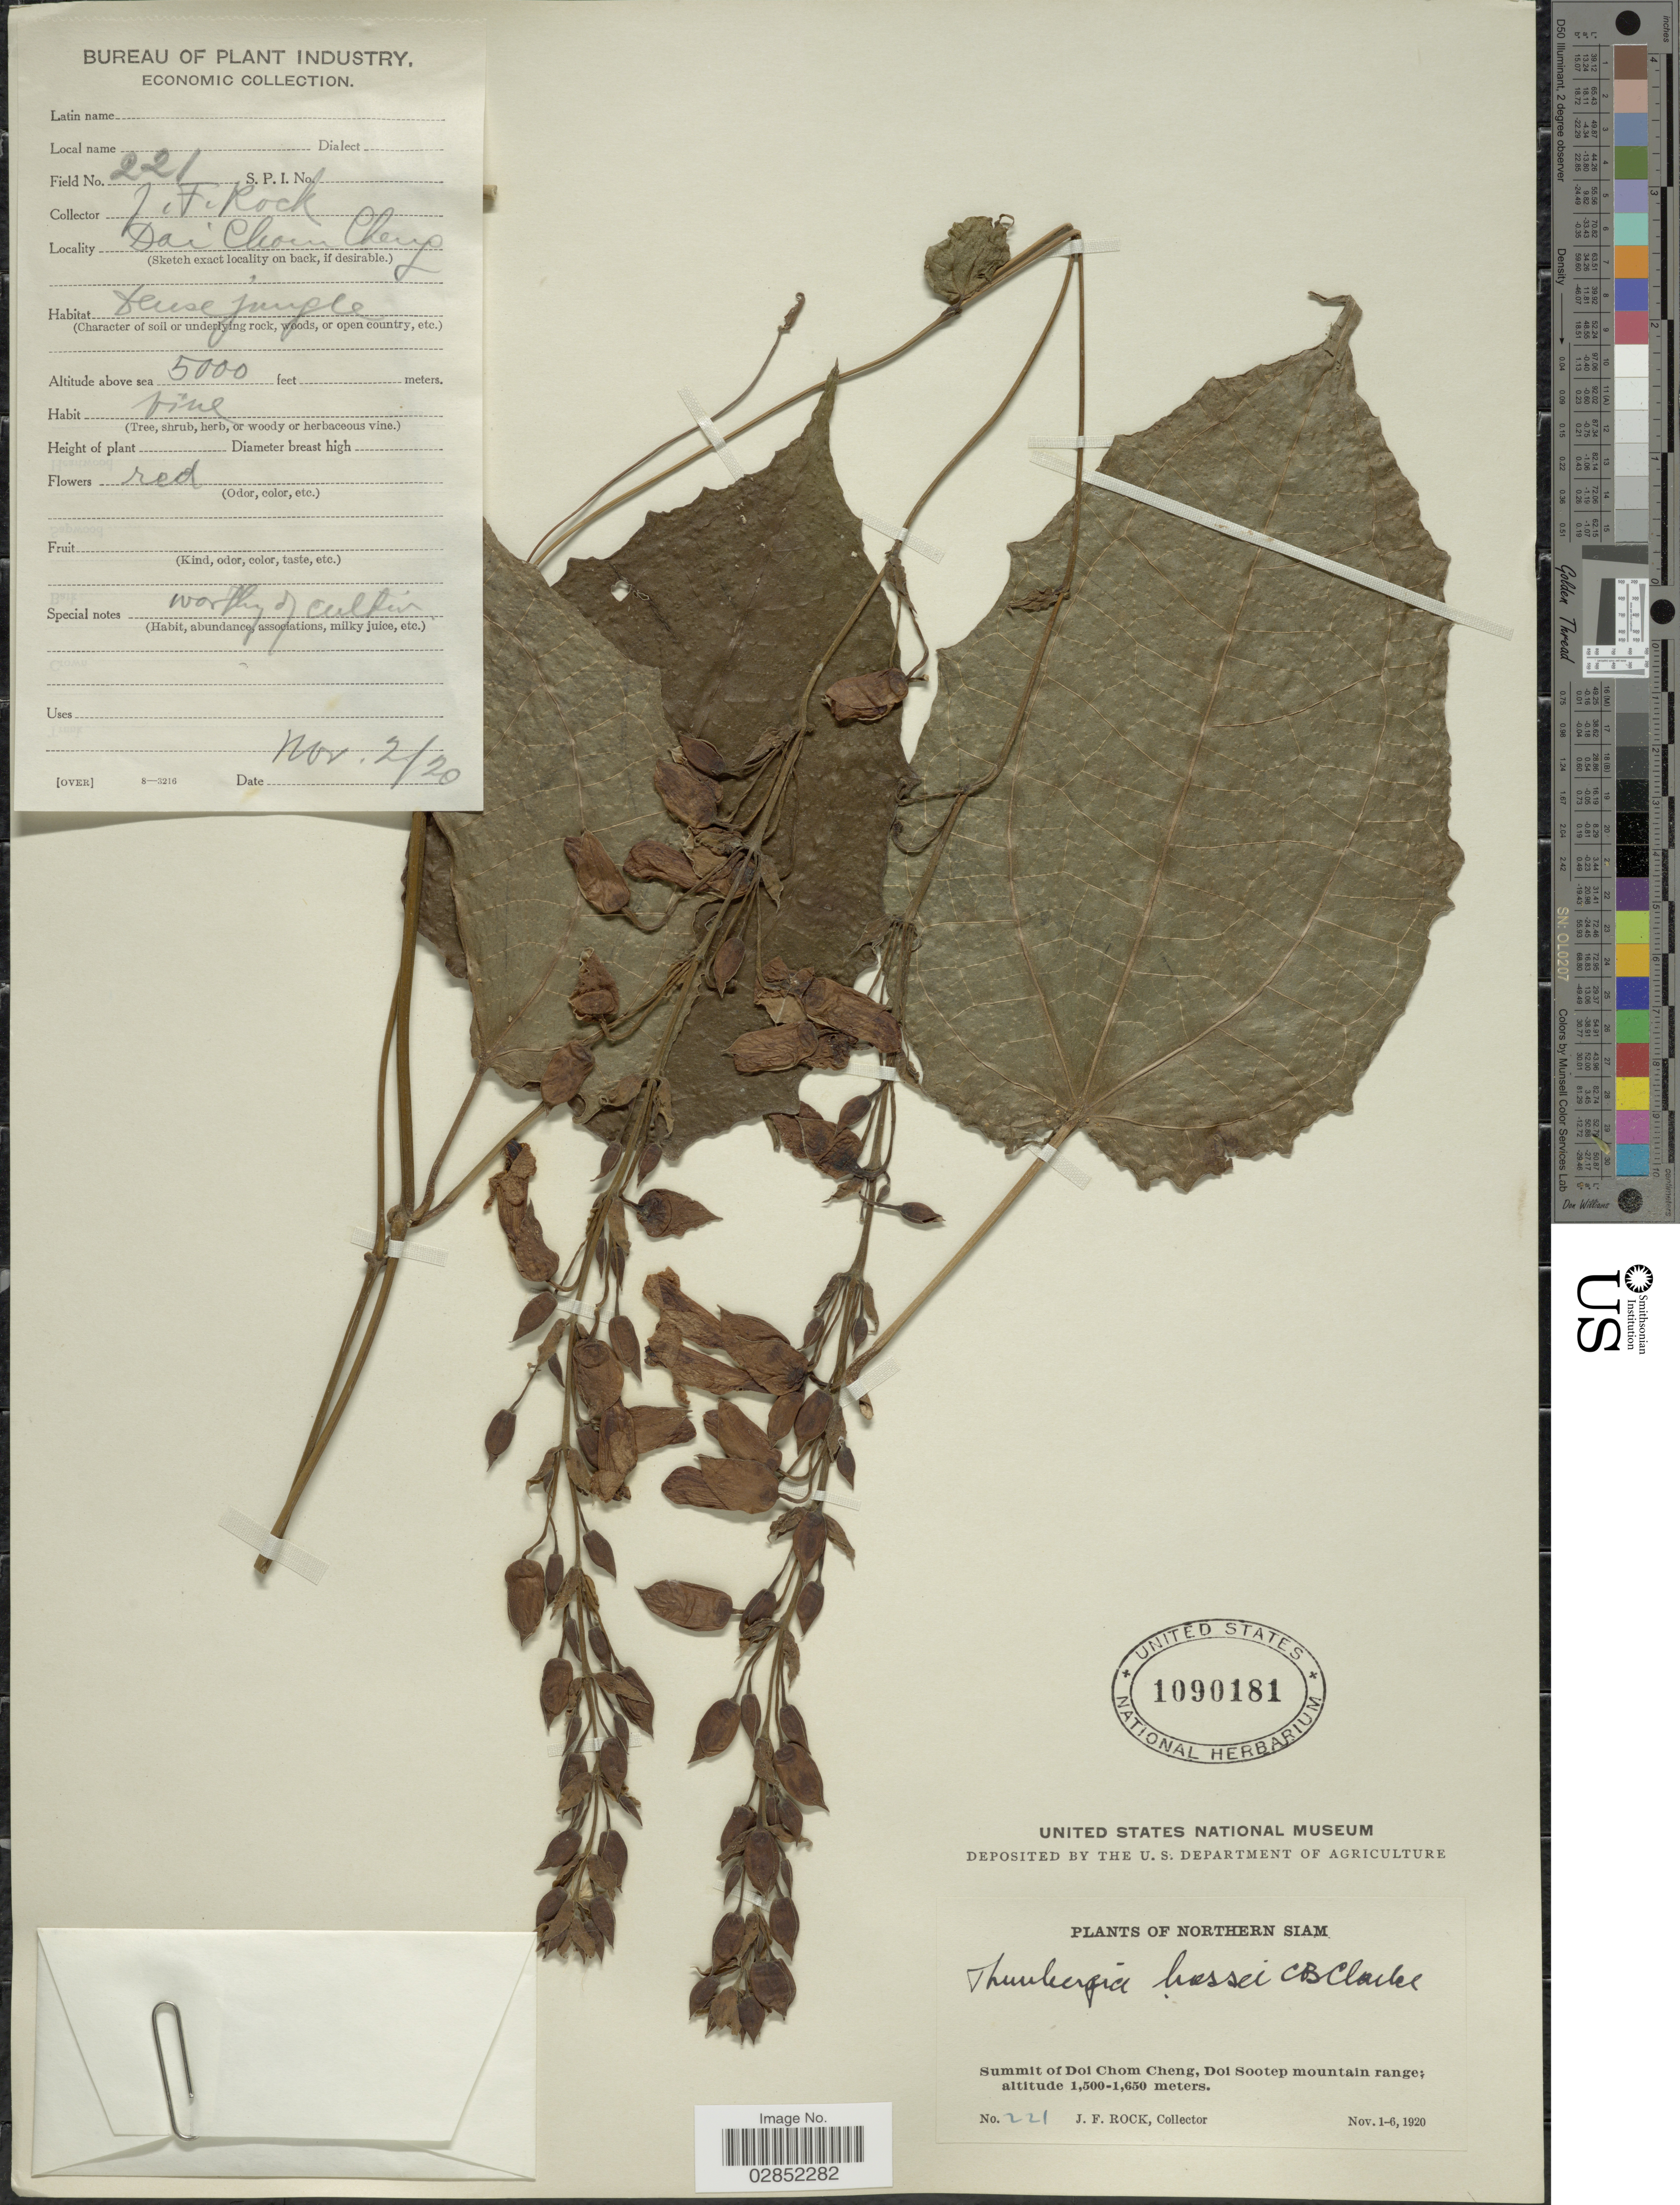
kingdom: Plantae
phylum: Tracheophyta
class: Magnoliopsida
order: Lamiales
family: Acanthaceae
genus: Thunbergia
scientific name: Thunbergia hossei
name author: C.B. Clarke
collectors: J. Rock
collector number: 221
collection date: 1920-11-02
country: Thailand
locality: Northern Siam. Summit of Doi Chom Cheng, Doi Sootep mountain range.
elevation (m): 1524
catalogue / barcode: US 1090181